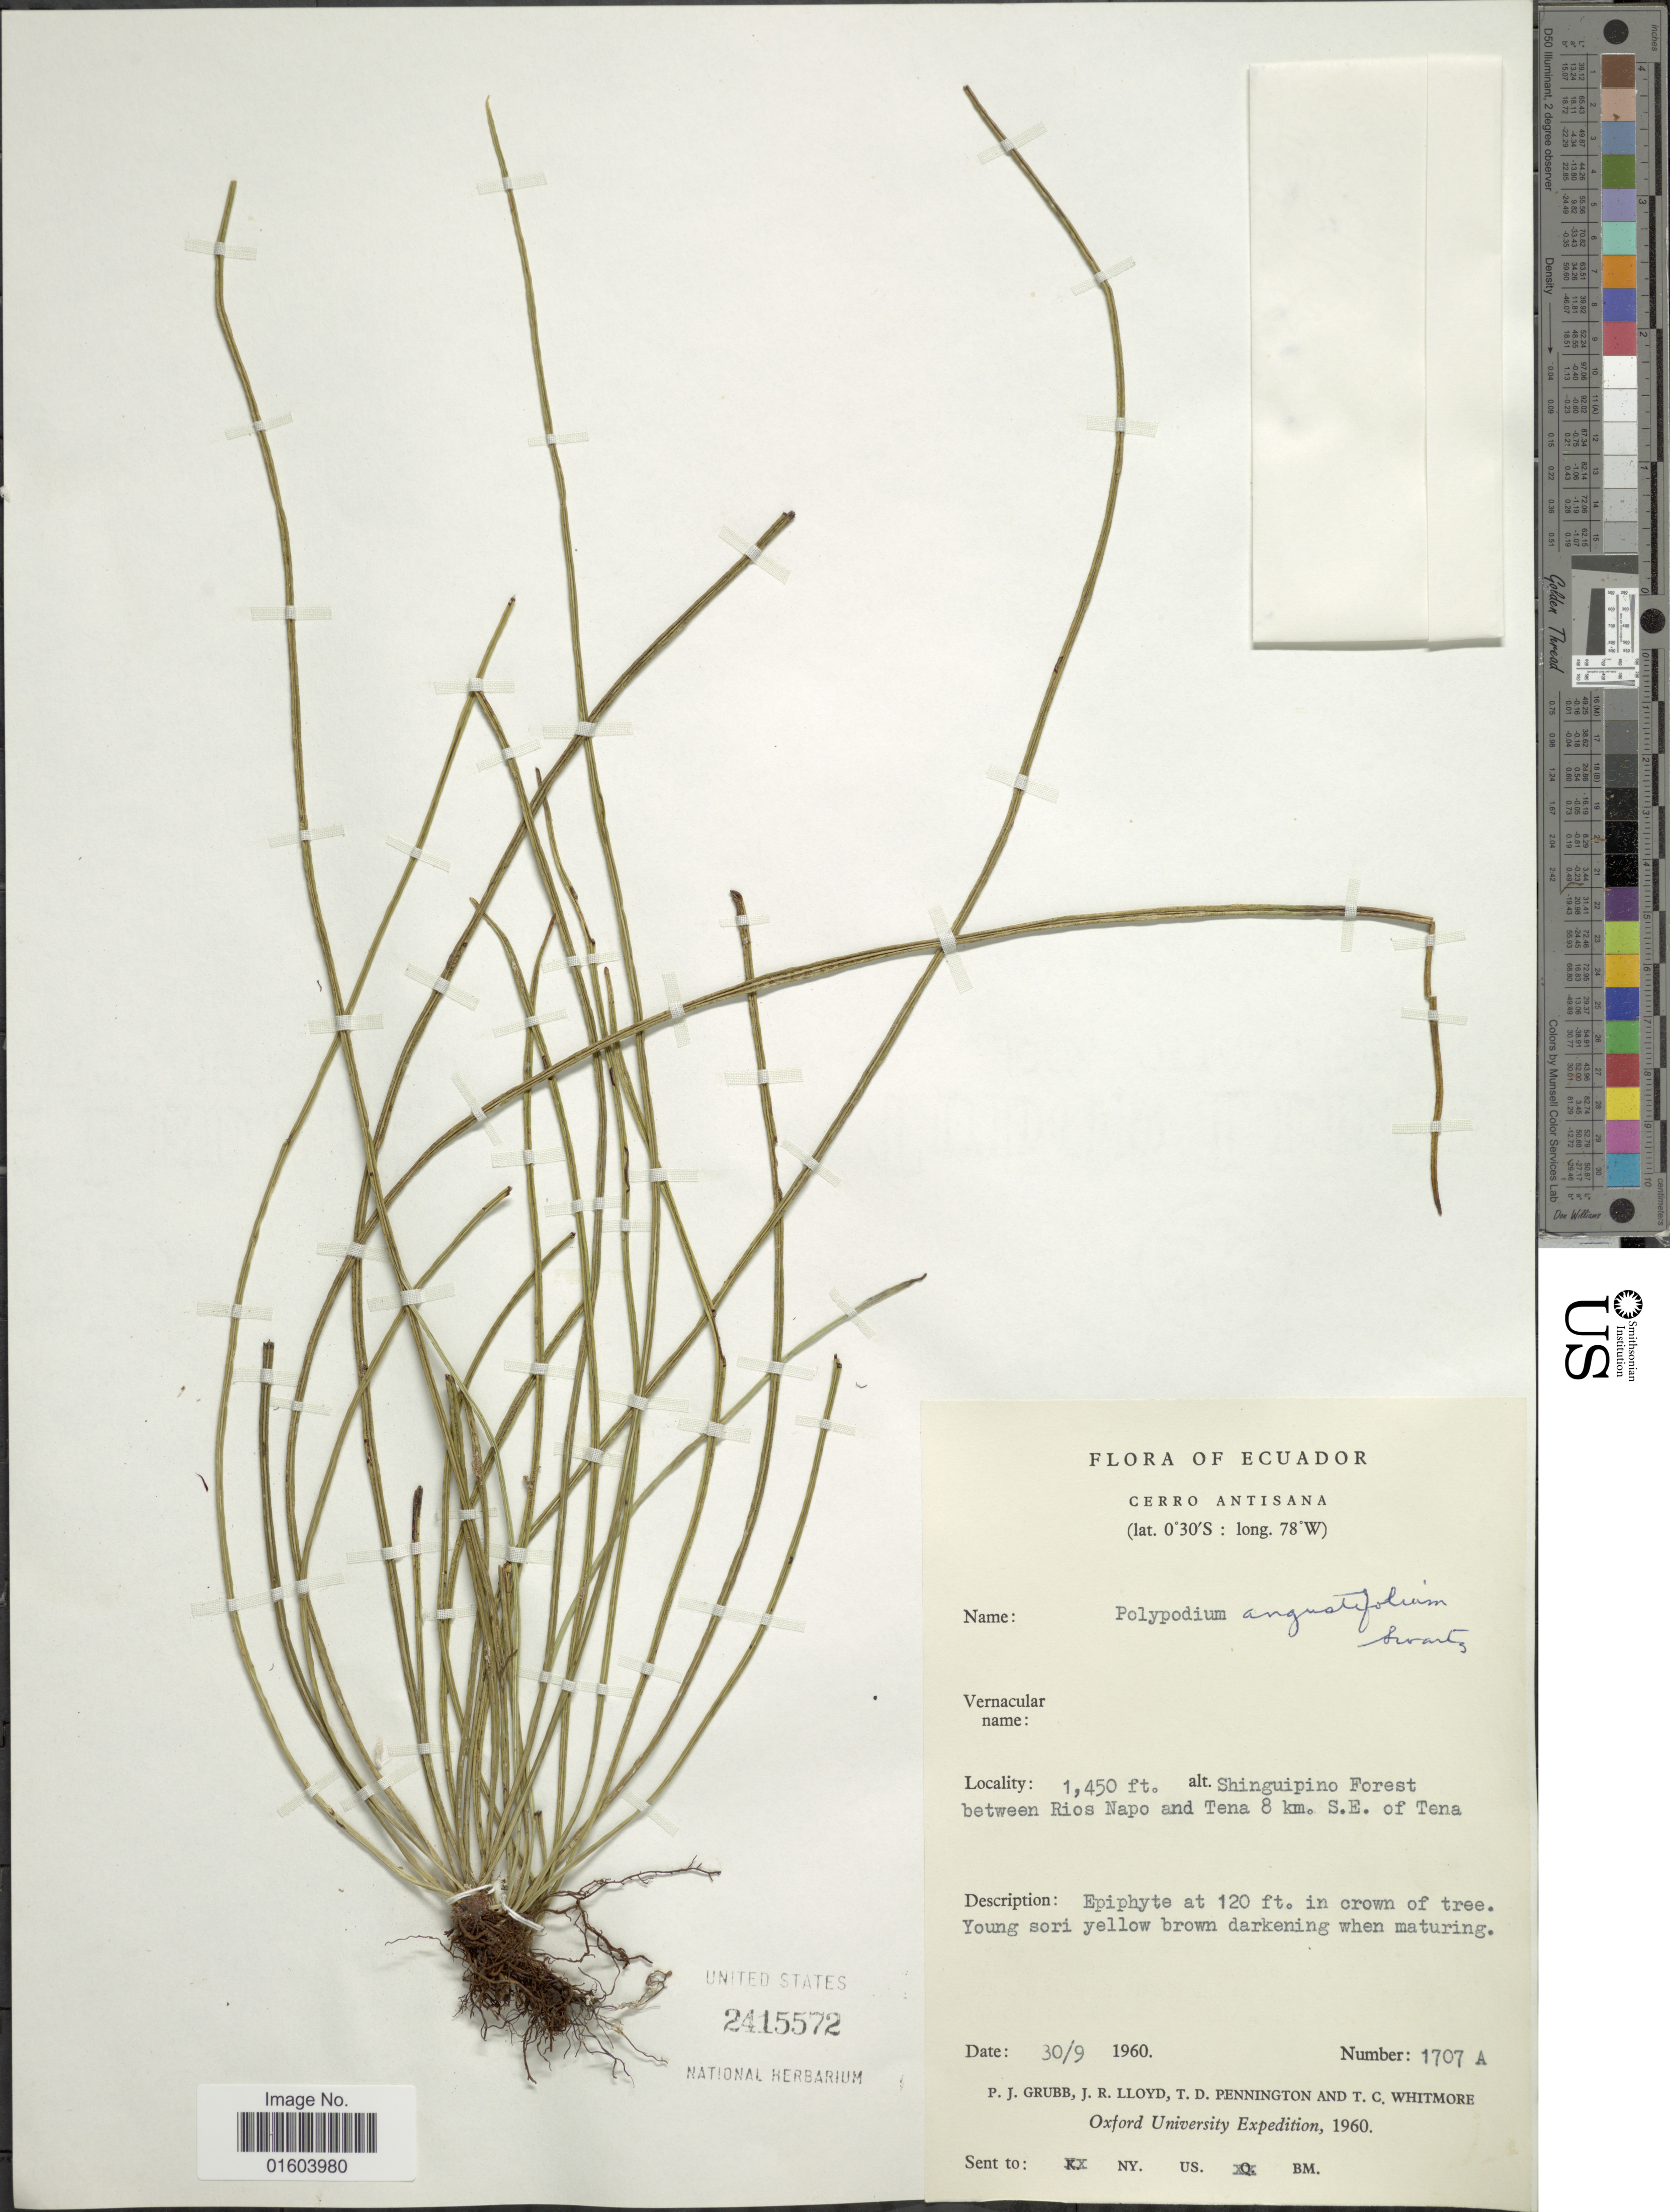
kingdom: Plantae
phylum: Tracheophyta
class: Polypodiopsida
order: Polypodiales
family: Polypodiaceae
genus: Campyloneurum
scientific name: Campyloneurum angustifolium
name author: (Sw.) Fée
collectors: P. J. Grubb, J. R. Lloyd, T. D. Pennington & T. C. Whitmore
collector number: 1707A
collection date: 1960-09-30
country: Ecuador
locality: Cerro Antisana, Shinguipino Forest between Rios Napo and Tena 8 km. S.E. of Tena.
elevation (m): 442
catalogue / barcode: US 2415572